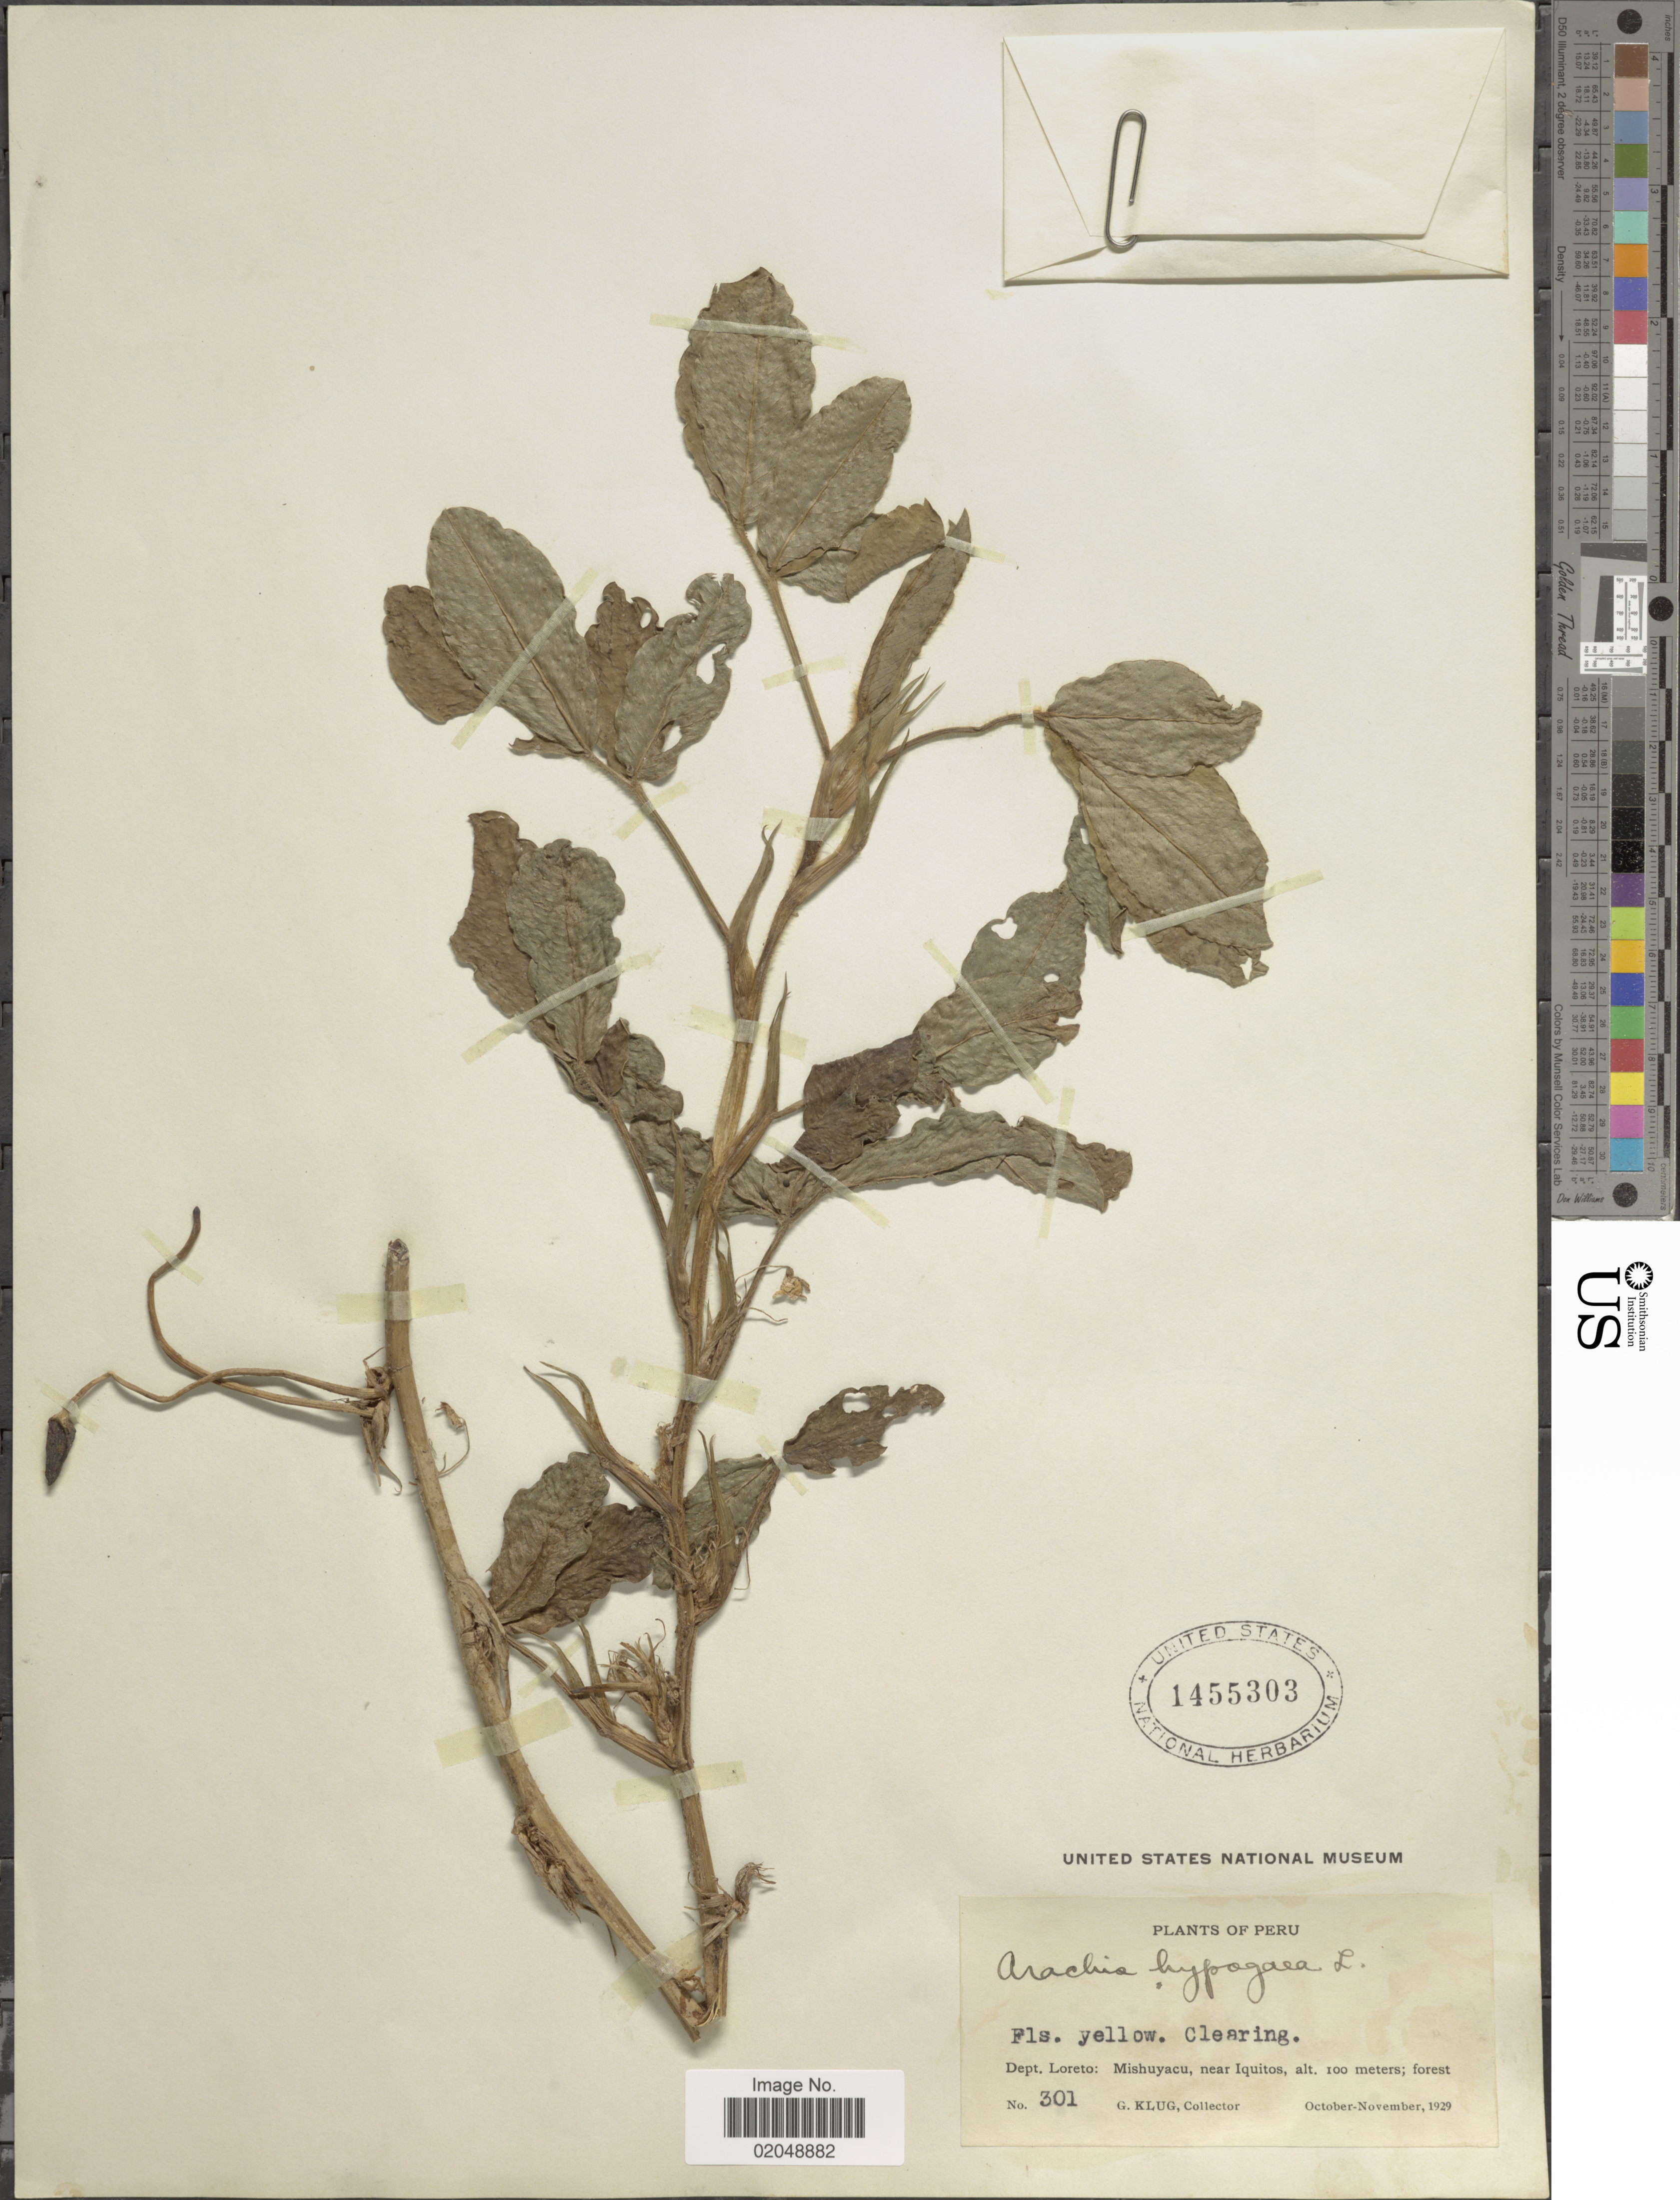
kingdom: Plantae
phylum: Tracheophyta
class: Magnoliopsida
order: Fabales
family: Fabaceae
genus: Arachis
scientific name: Arachis hypogaea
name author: L.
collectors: G. Klug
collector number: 301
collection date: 1929-10/1929-11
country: Peru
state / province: Loreto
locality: Dept. Loreto: Mishuyacu, near Iquitos; forest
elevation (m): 100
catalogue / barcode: US 1455303